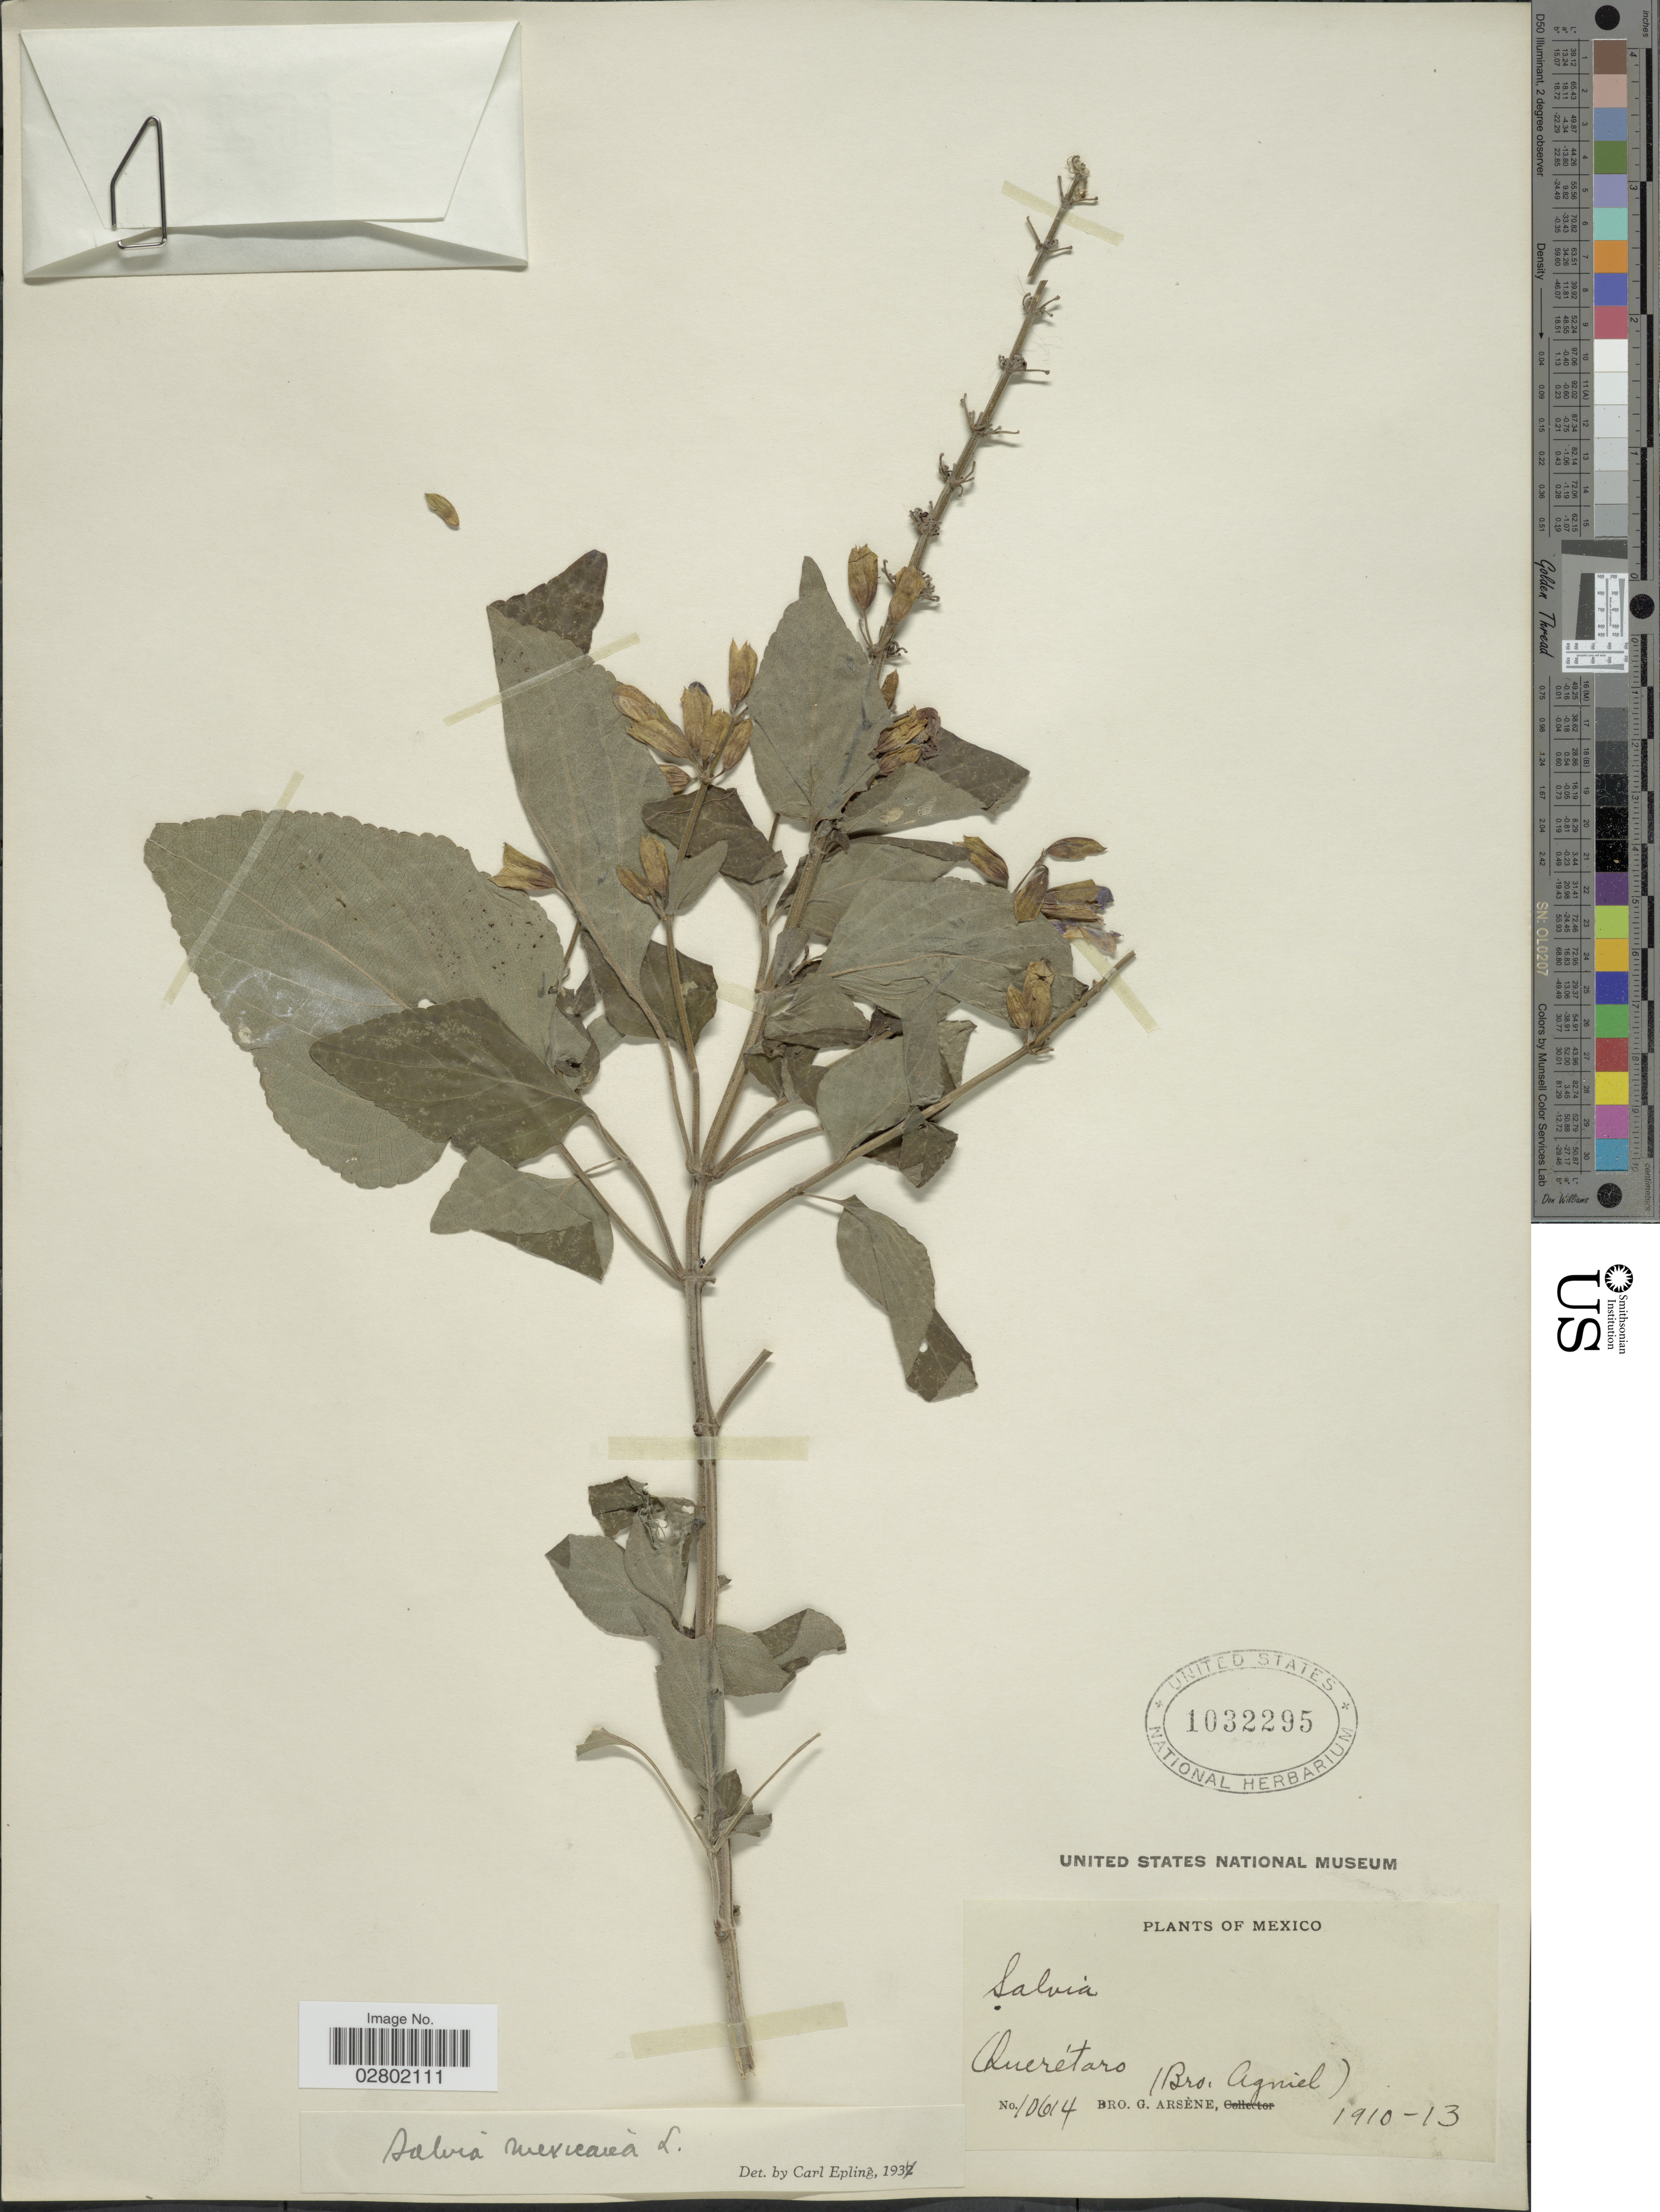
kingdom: Plantae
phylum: Tracheophyta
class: Magnoliopsida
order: Lamiales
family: Lamiaceae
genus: Salvia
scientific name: Salvia mexicana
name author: L.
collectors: Bro. G. Arsène & Bro. Agniel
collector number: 10614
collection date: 1910/1913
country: Mexico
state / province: Querétaro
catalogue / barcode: US 1032295